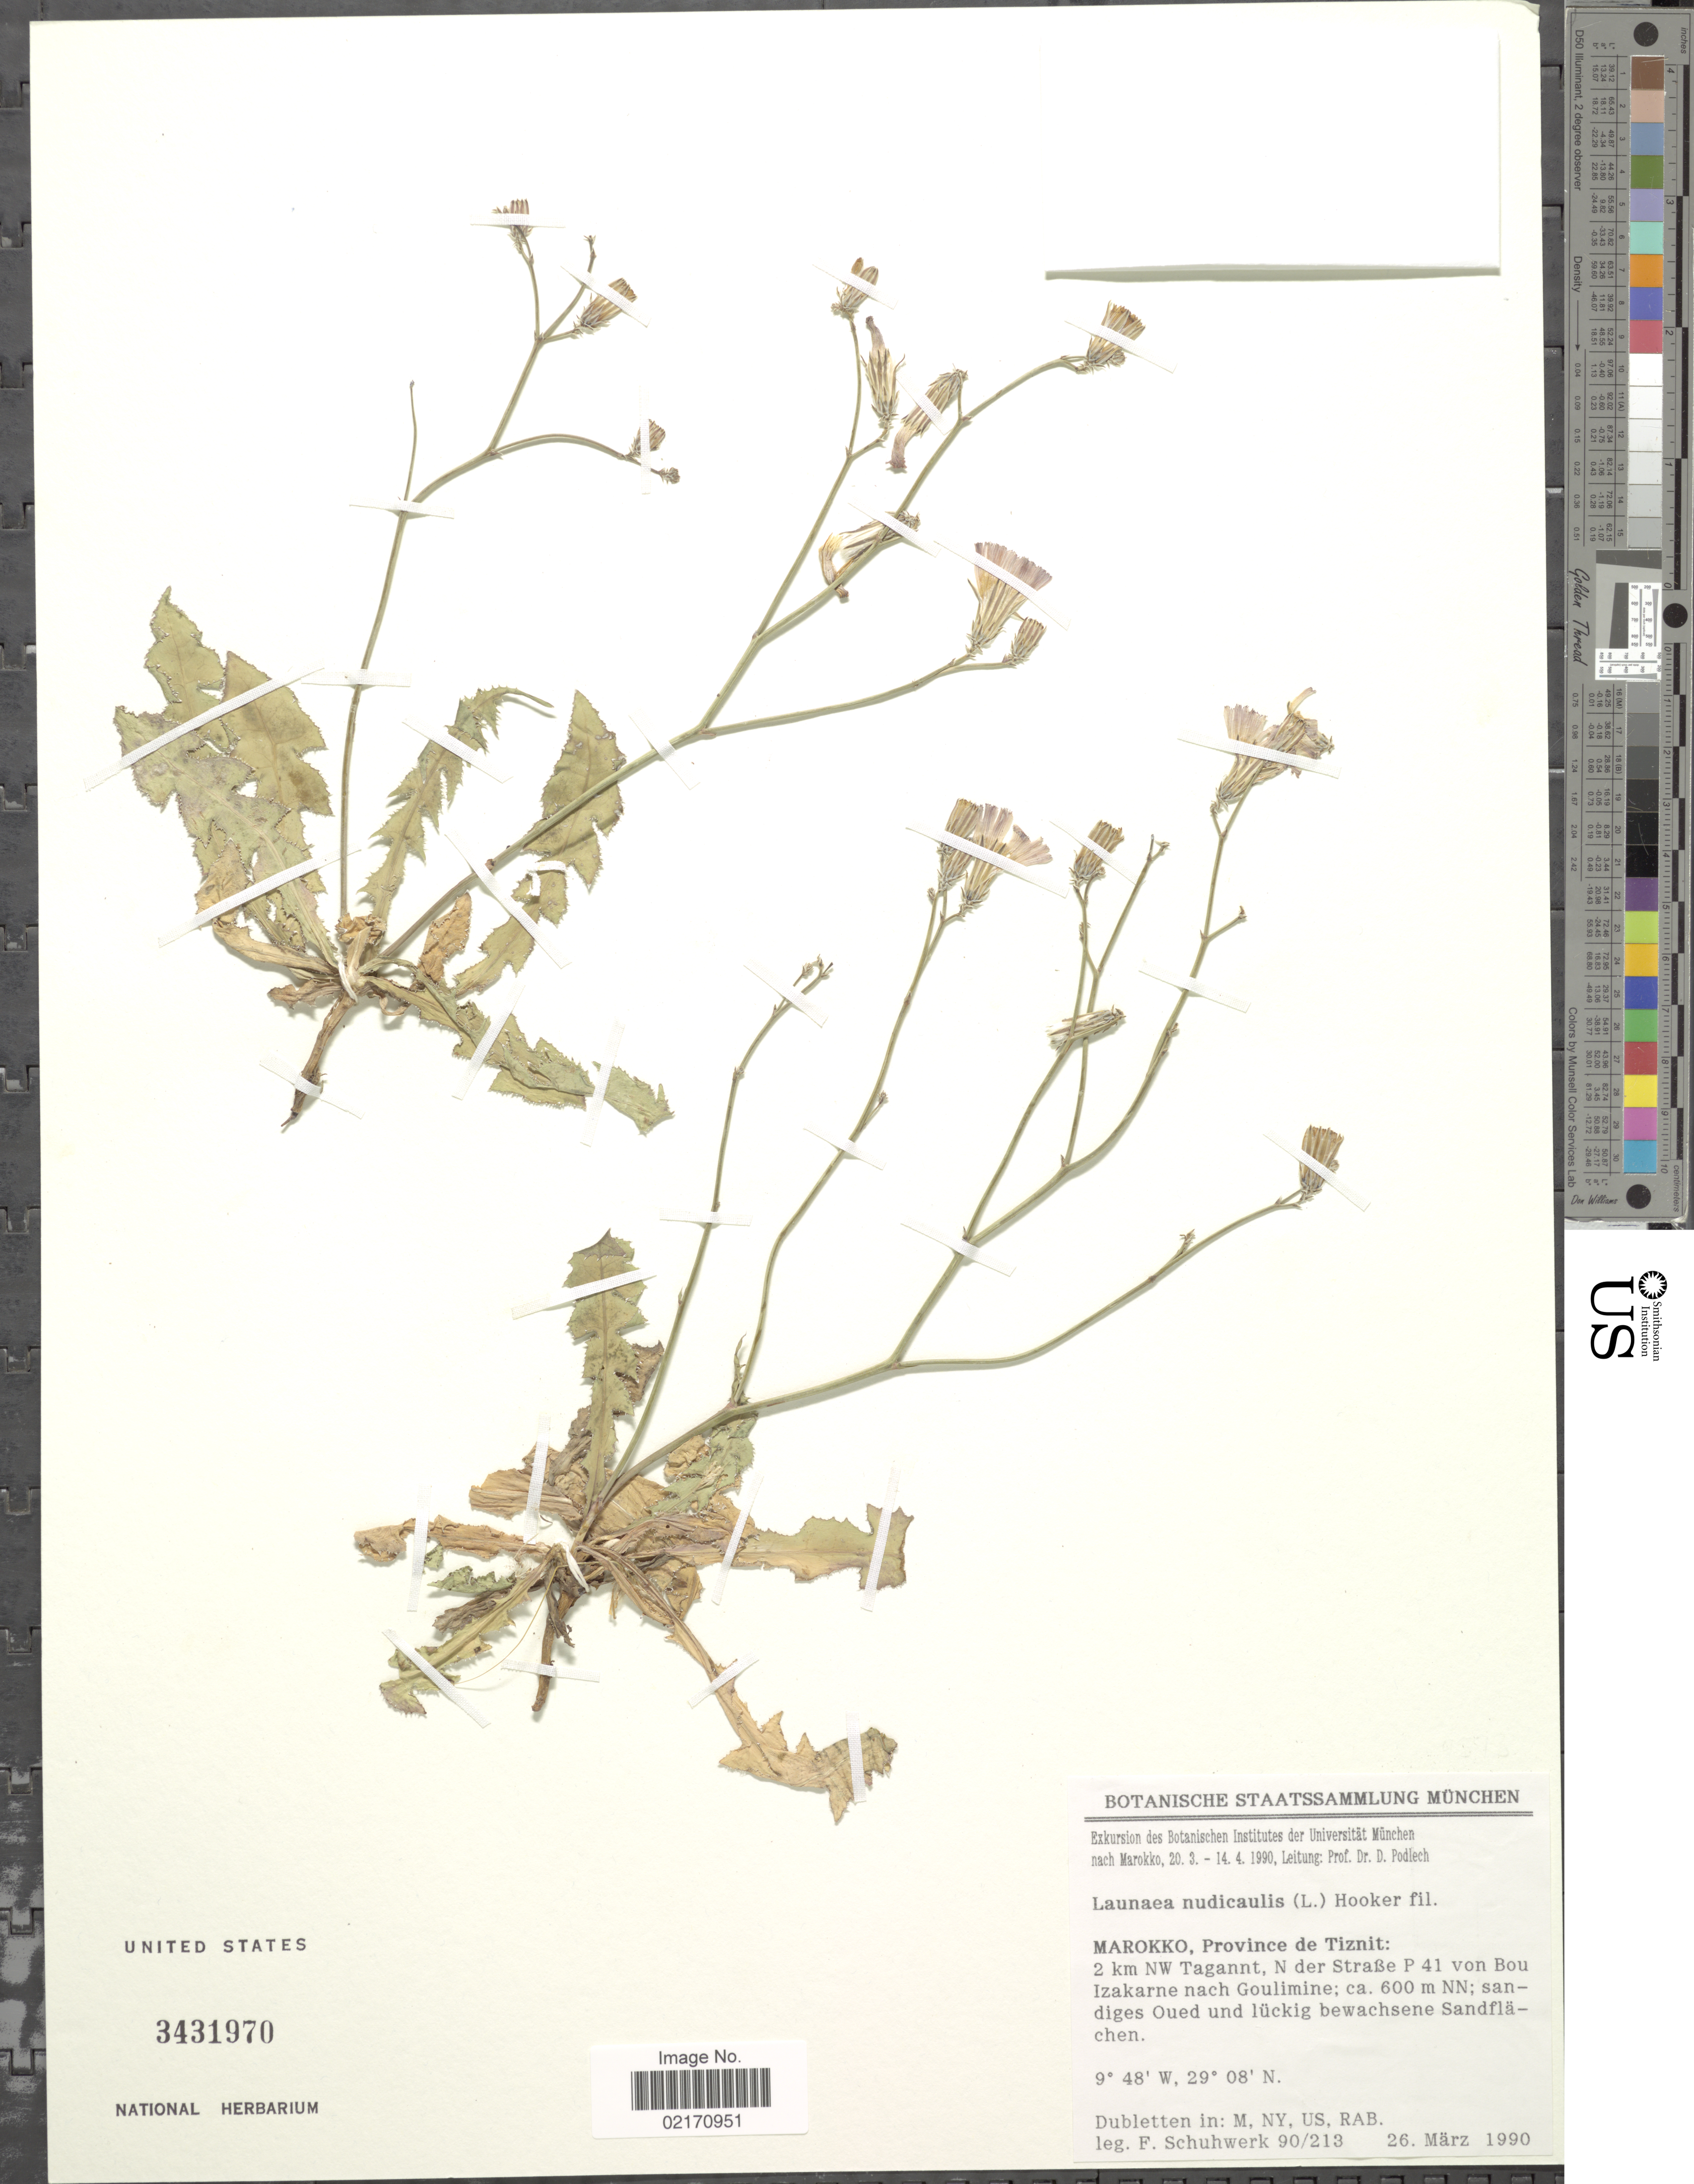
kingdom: Plantae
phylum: Tracheophyta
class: Magnoliopsida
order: Asterales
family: Asteraceae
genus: Launaea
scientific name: Launaea nudicaulis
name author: (L.) Hook. f.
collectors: Schuhwerk, F.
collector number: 90/213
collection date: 1990-03-26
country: Morocco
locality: Province de Tiznit, 2 km NW Tagannt, N der Strabe P 41 von Bou Izakarne nach Goulimine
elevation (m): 600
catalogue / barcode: US 3431970